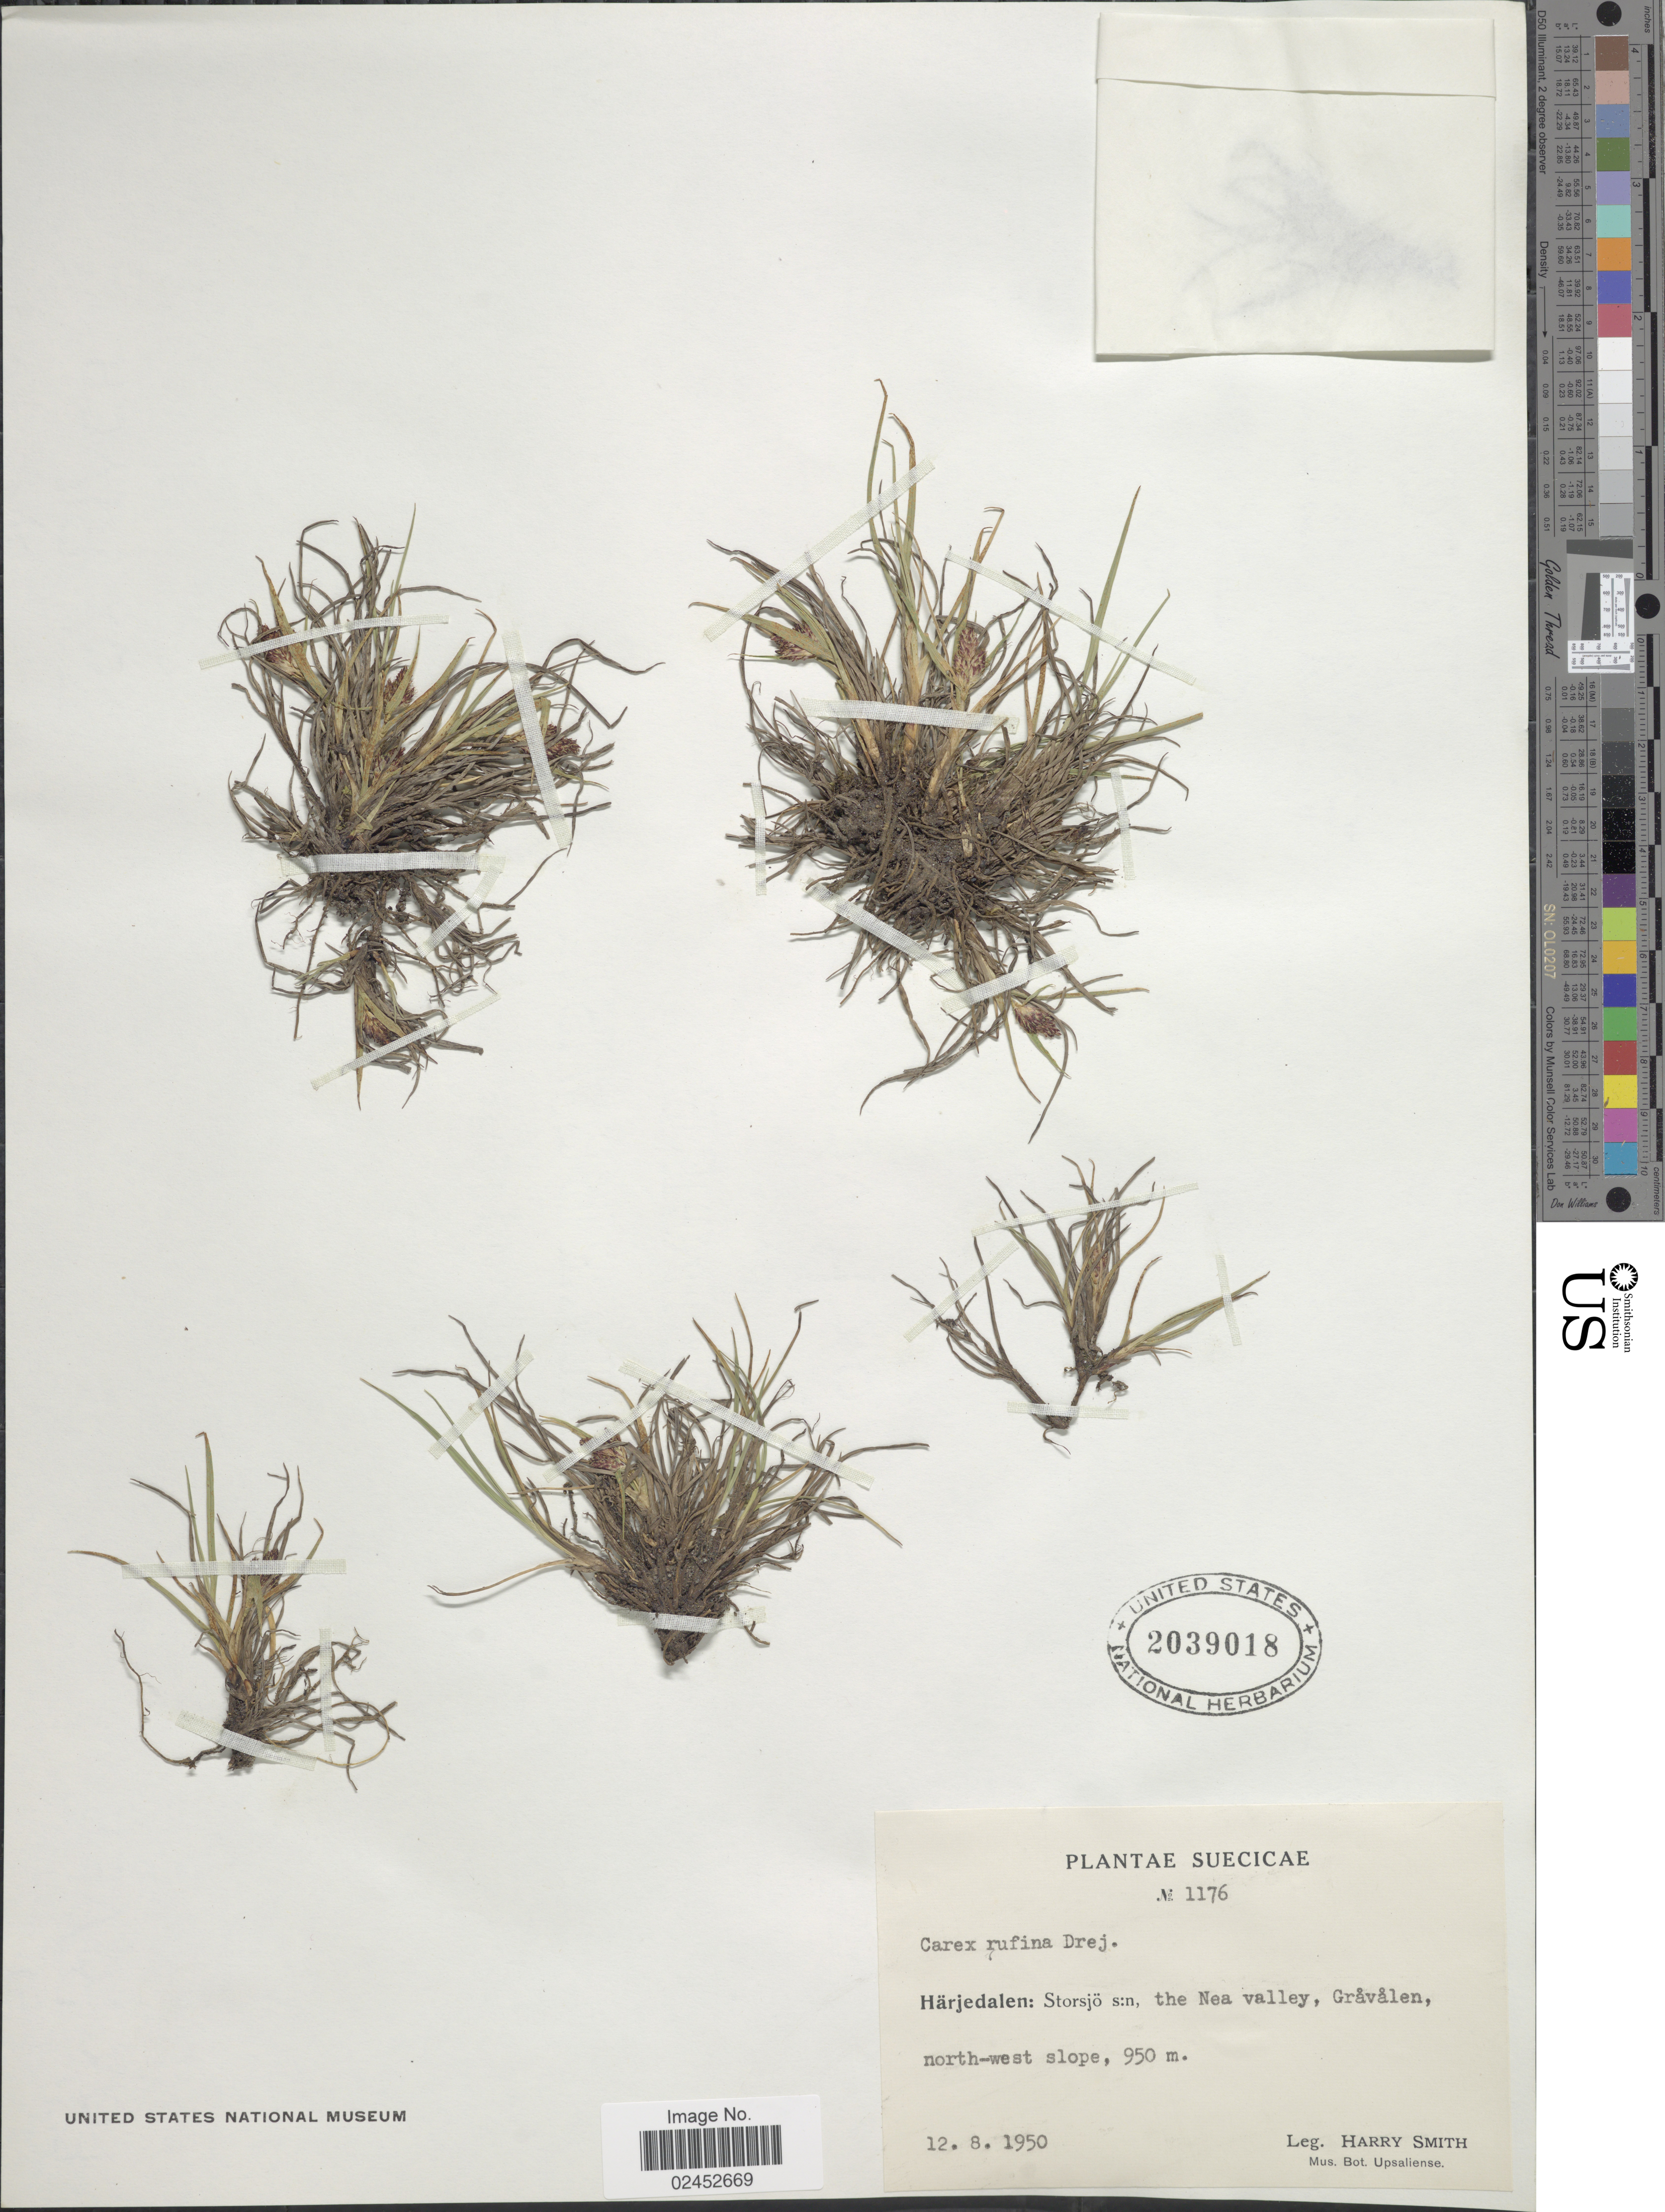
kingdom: Plantae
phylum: Tracheophyta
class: Liliopsida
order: Poales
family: Cyperaceae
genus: Carex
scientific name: Carex rufina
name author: Drejer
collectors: H. Smith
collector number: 1176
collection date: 1950-08-12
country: Sweden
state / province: Jamtland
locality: Suecicae, Harjedalen: Storsjo s:n, the Nea valley, Gravalen, north-west slope.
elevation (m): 950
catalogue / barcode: US 2039018